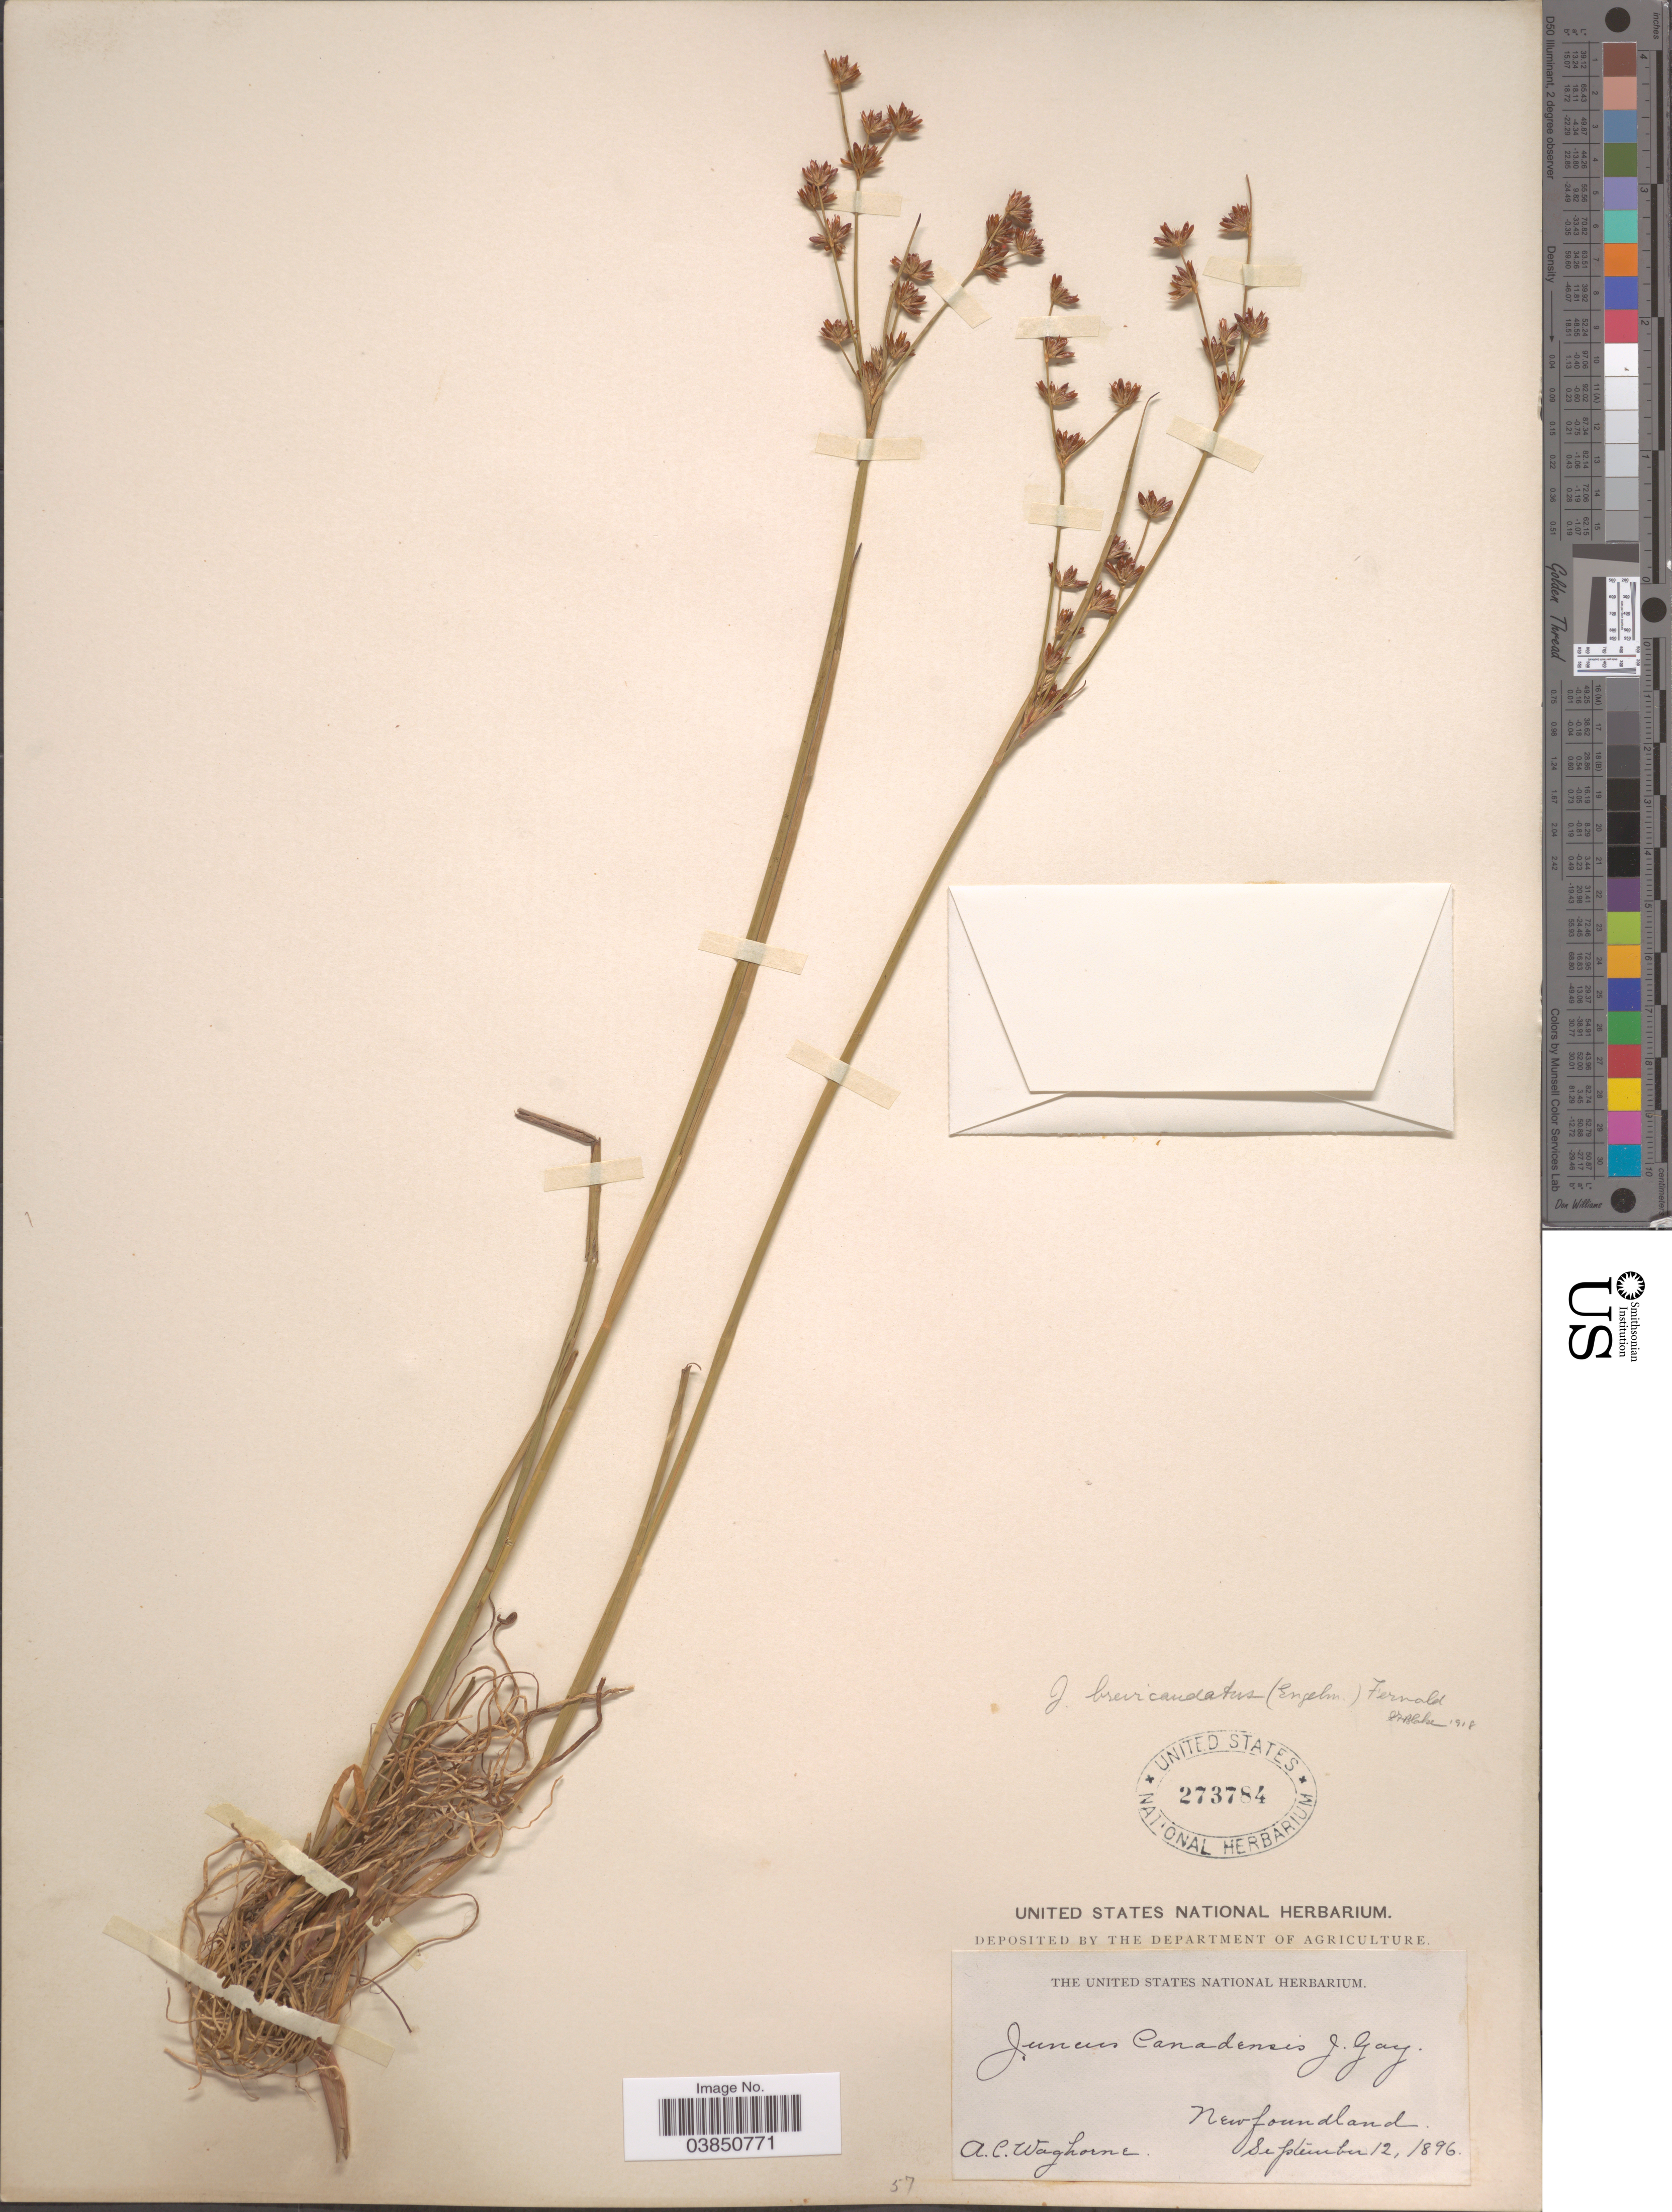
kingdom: Plantae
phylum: Tracheophyta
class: Liliopsida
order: Poales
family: Juncaceae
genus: Juncus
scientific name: Juncus brevicaudatus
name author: (Engelm.) Fernald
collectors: A. Waghorne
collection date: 1896-09-12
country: Canada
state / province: Newfoundland and Labrador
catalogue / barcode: US 273784